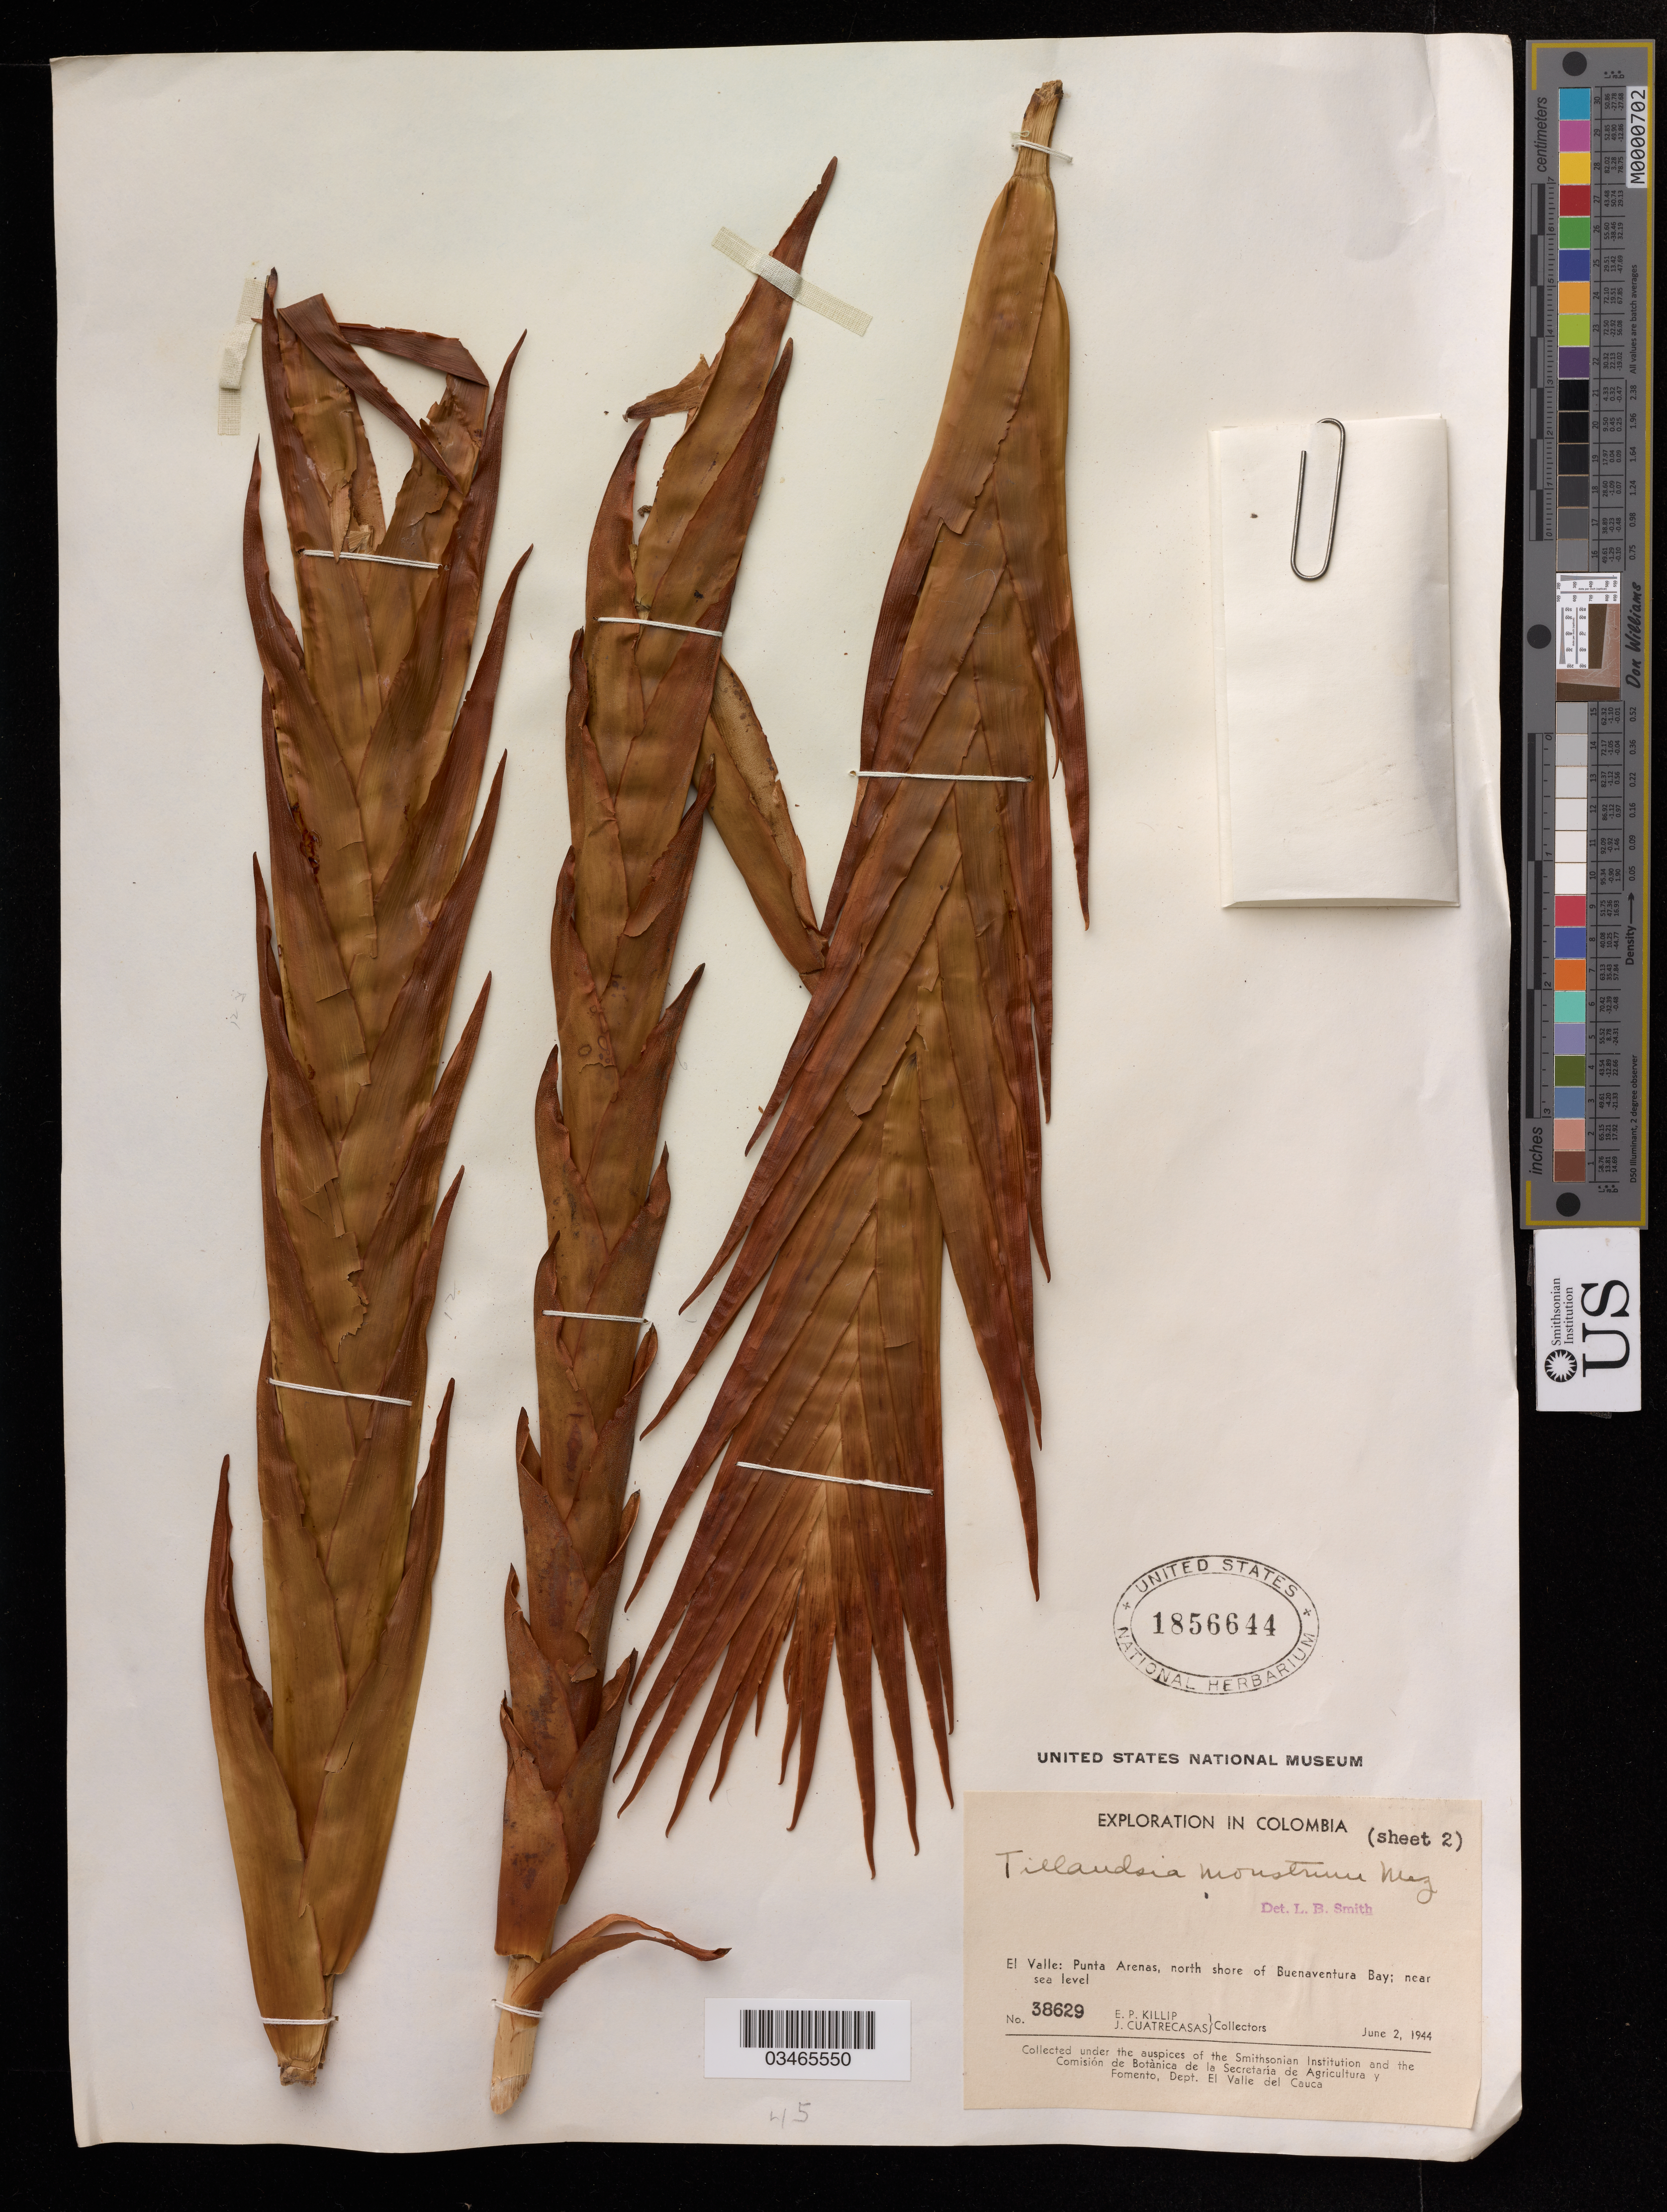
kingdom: Plantae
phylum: Tracheophyta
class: Liliopsida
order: Poales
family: Bromeliaceae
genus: Jagrantia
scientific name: Jagrantia monstrum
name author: (Mez) Barfuss & W. Till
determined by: Strong, Mark T., (BOT), Smithsonian Institution - National Museum of Natural History (UNITED STATES)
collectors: E. P. Killip & J. Cuatrecasas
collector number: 38629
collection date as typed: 02 Jun 1944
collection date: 1944-06-02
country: Colombia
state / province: Valle del Cauca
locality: Punta arenas, N shore of Buena Ventura Bay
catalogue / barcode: US 1856644